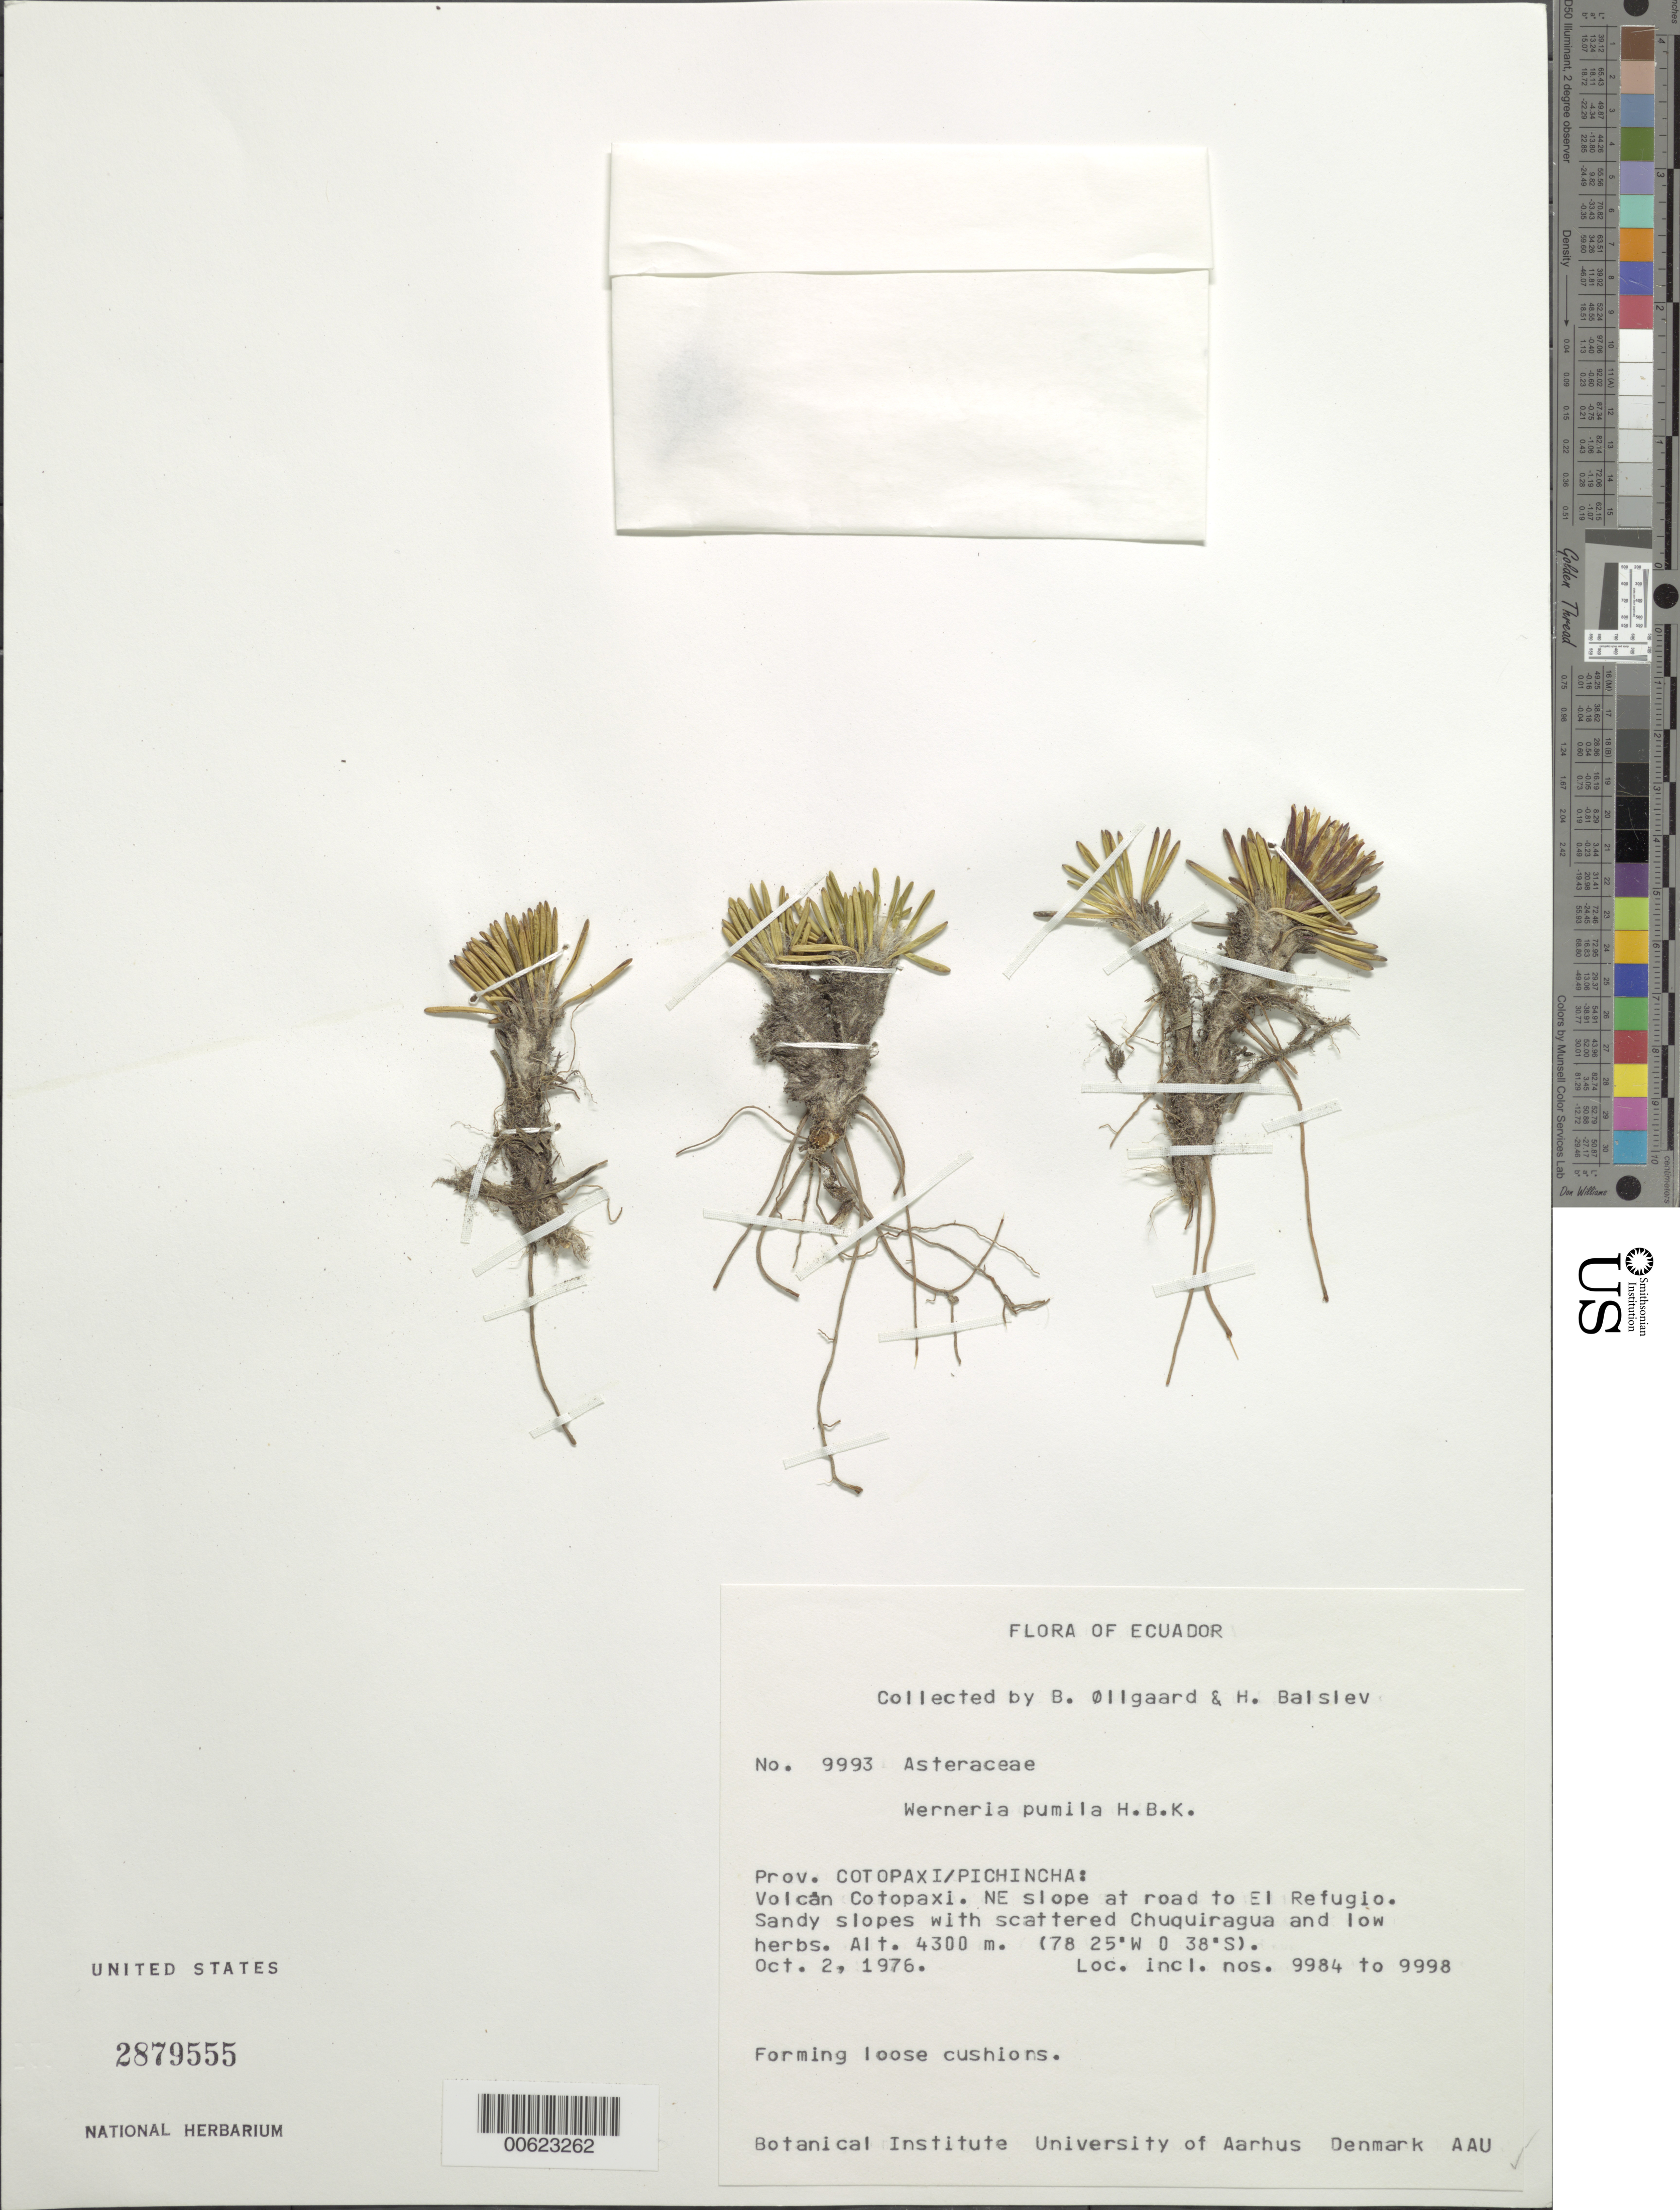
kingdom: Plantae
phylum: Tracheophyta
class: Magnoliopsida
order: Asterales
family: Asteraceae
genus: Werneria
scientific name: Werneria pumila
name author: Kunth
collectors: B. Øllgaard & H. Balslev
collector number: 9993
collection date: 1976-10-02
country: Ecuador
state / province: Cotopaxi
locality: Cotopaxi/Pichincha. Volcán Cotopaxi. NE slope at road to El Refugio.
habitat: Sandy slopes with scattered chuquiragua and low herbs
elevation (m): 4300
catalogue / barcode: US 2879555